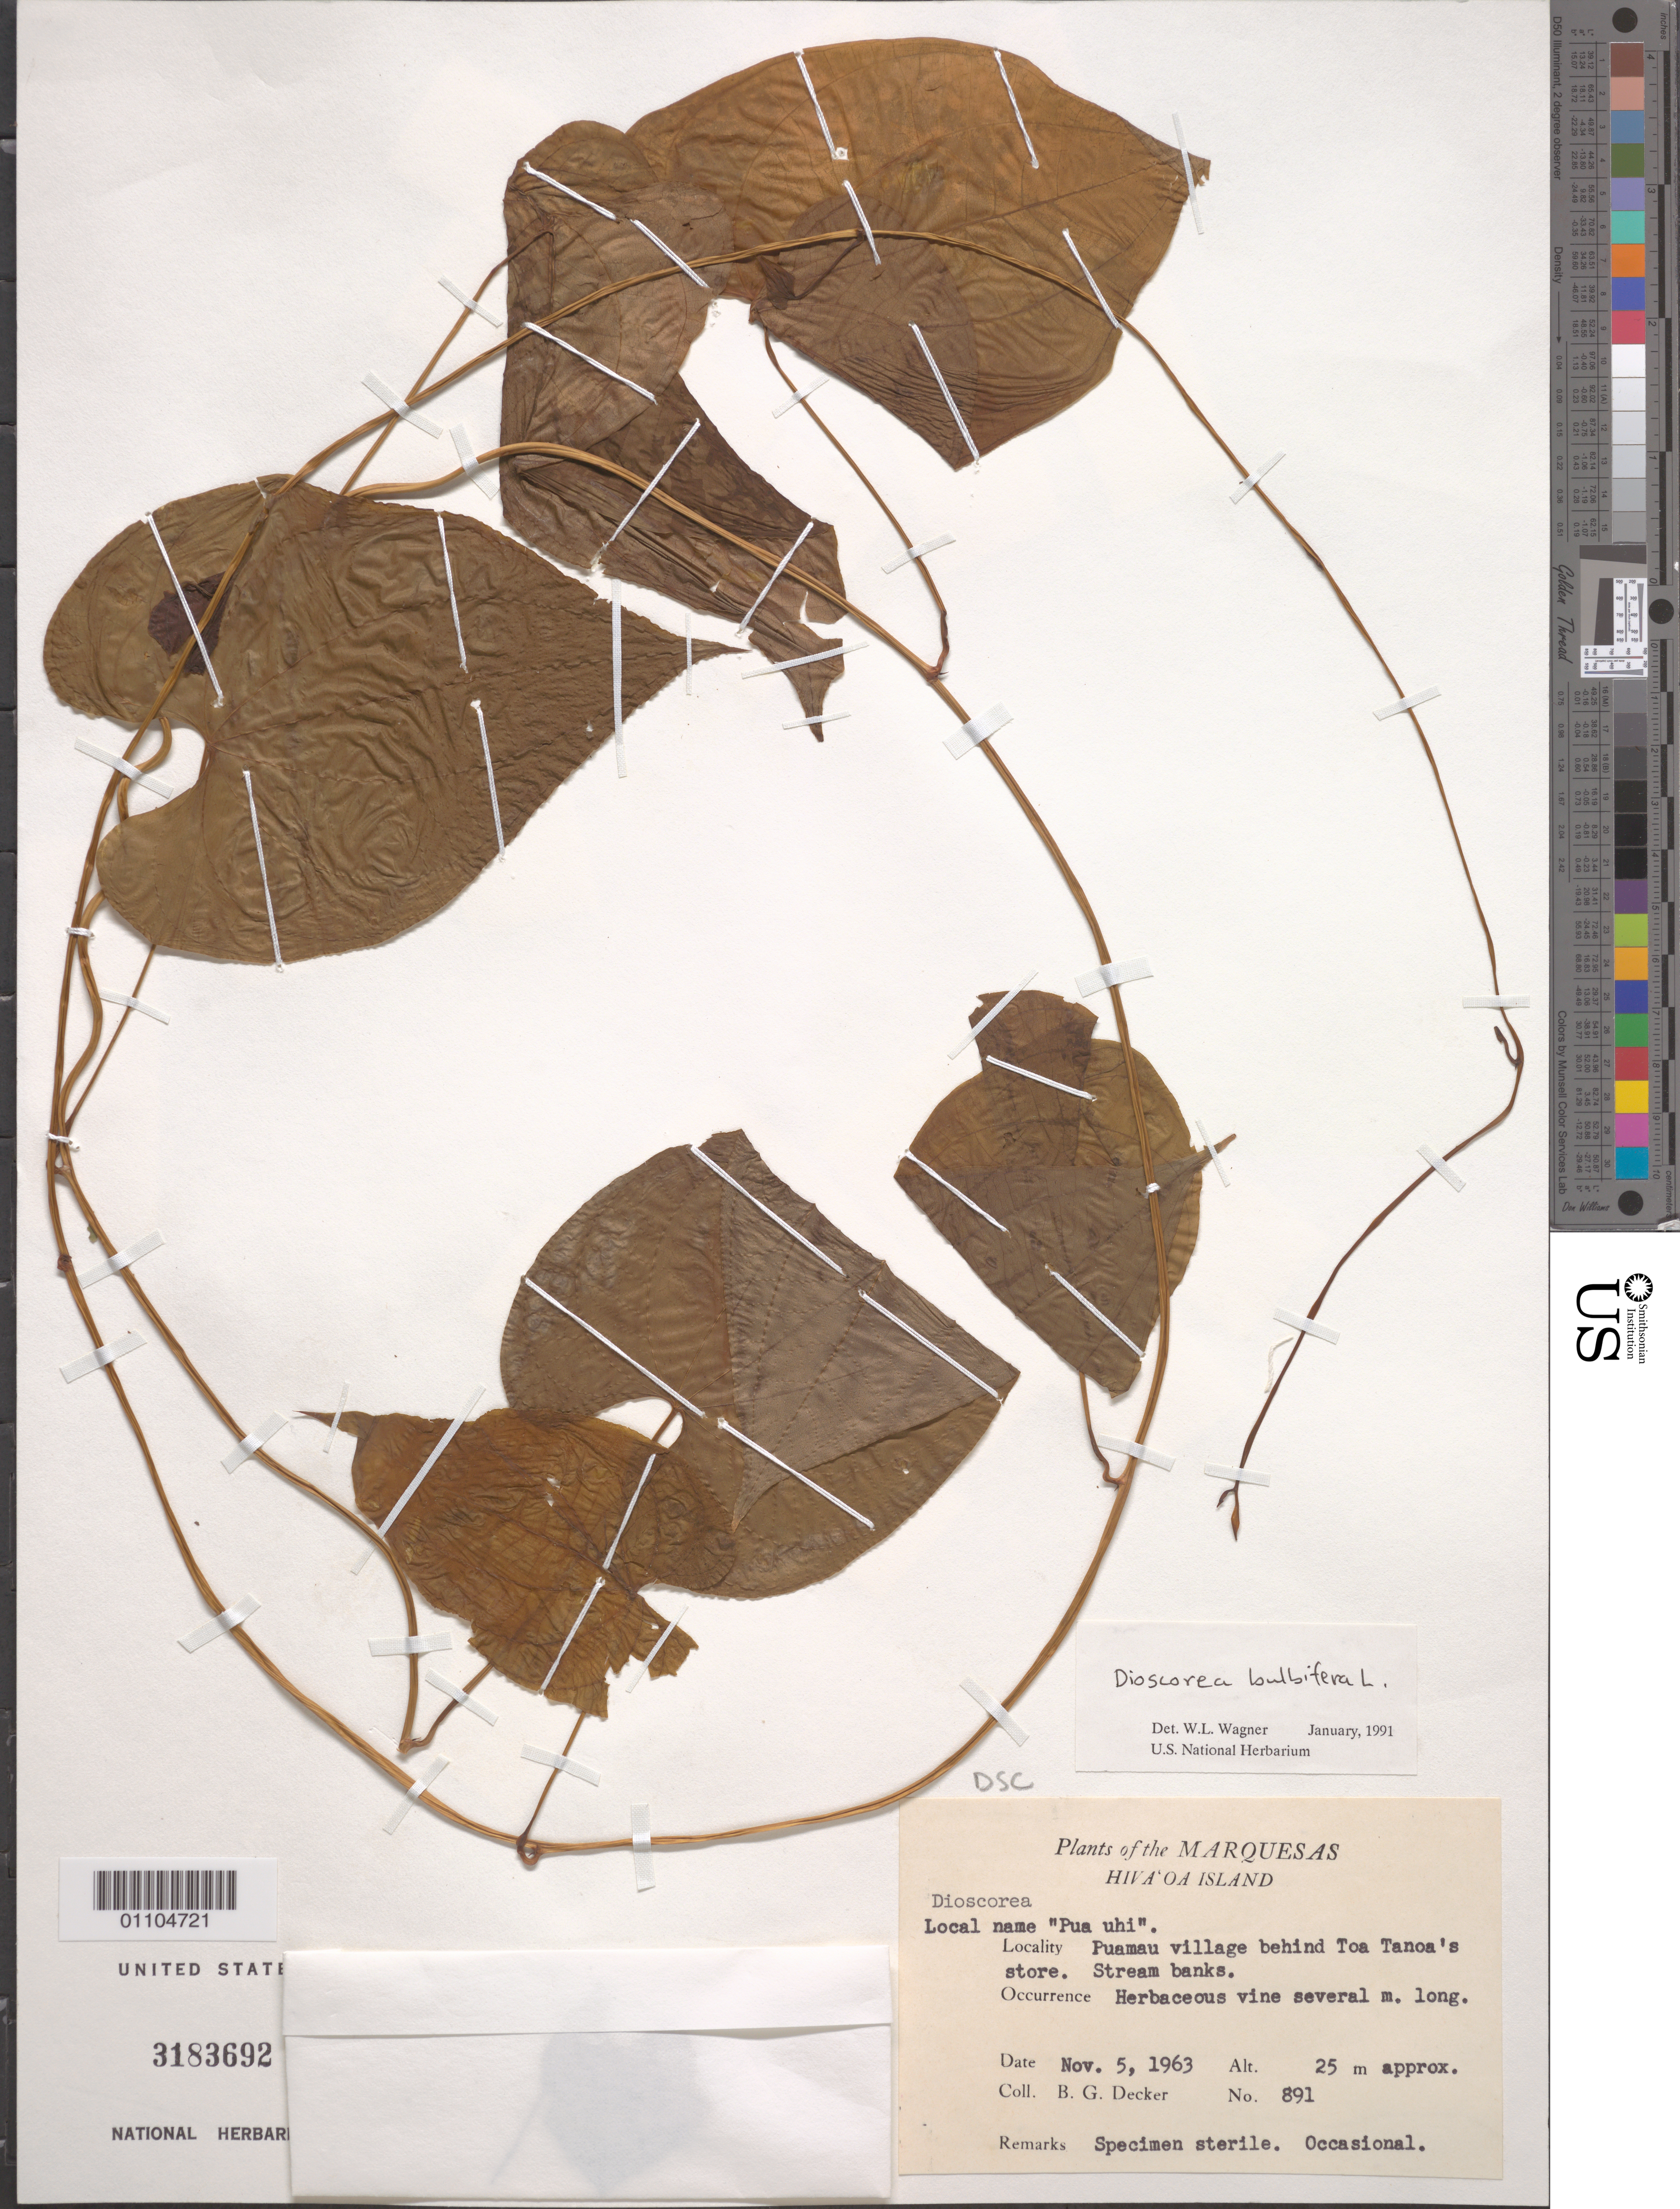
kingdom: Plantae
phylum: Tracheophyta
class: Liliopsida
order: Dioscoreales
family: Dioscoreaceae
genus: Dioscorea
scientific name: Dioscorea bulbifera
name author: L.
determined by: Wagner, W. L., (BOT), Smithsonian Institution - National Museum of Natural History (UNITED STATES)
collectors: B. G. Decker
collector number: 891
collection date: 1963-11-05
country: French Polynesia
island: Hiva Oa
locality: Puamau village behind Toa Tanoa's store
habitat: Stream banks, occasional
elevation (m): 25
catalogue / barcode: US 3183692